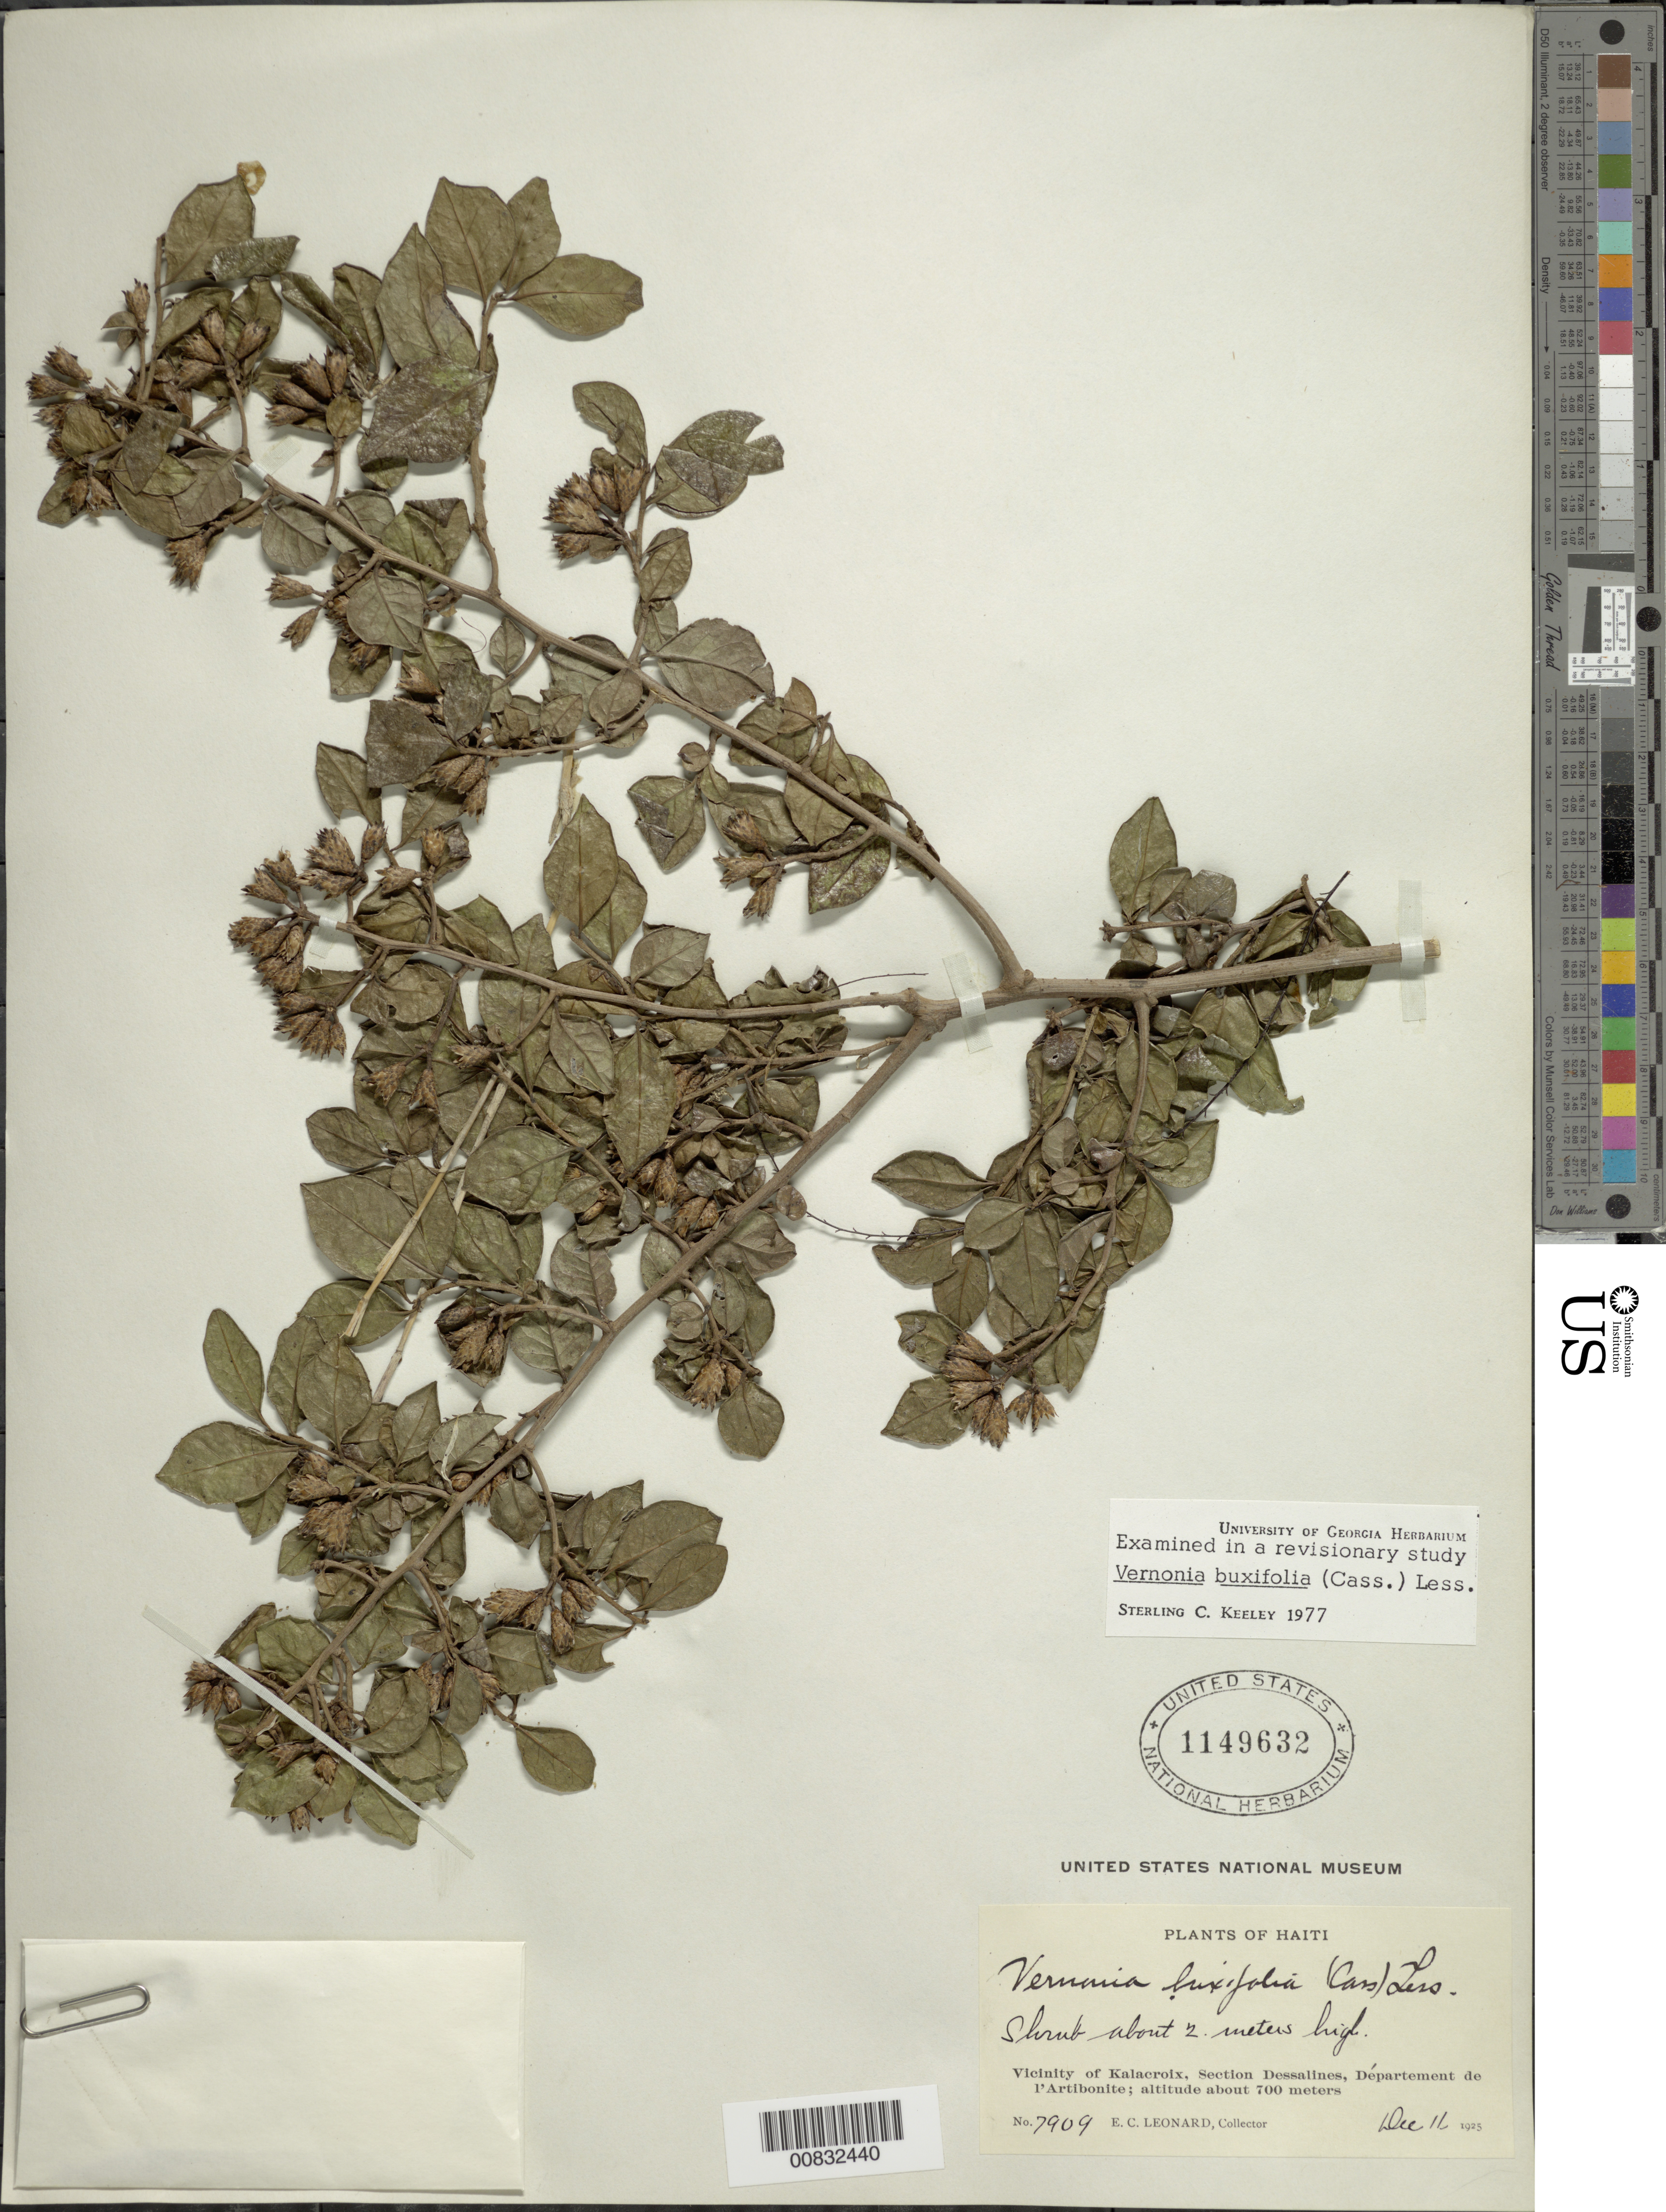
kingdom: Plantae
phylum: Tracheophyta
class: Magnoliopsida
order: Asterales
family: Asteraceae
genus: Vernonanthura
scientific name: Vernonanthura buxifolia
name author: (Less.) H. Rob.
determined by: Keeley, S. C.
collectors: E. C. Leonard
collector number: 7909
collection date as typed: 11 Dec 1925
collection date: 1925-12-11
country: Haiti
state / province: Artibonite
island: Hispaniola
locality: Vicinity of Kalacroix, Section Dessalines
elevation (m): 700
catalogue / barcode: US 1149632